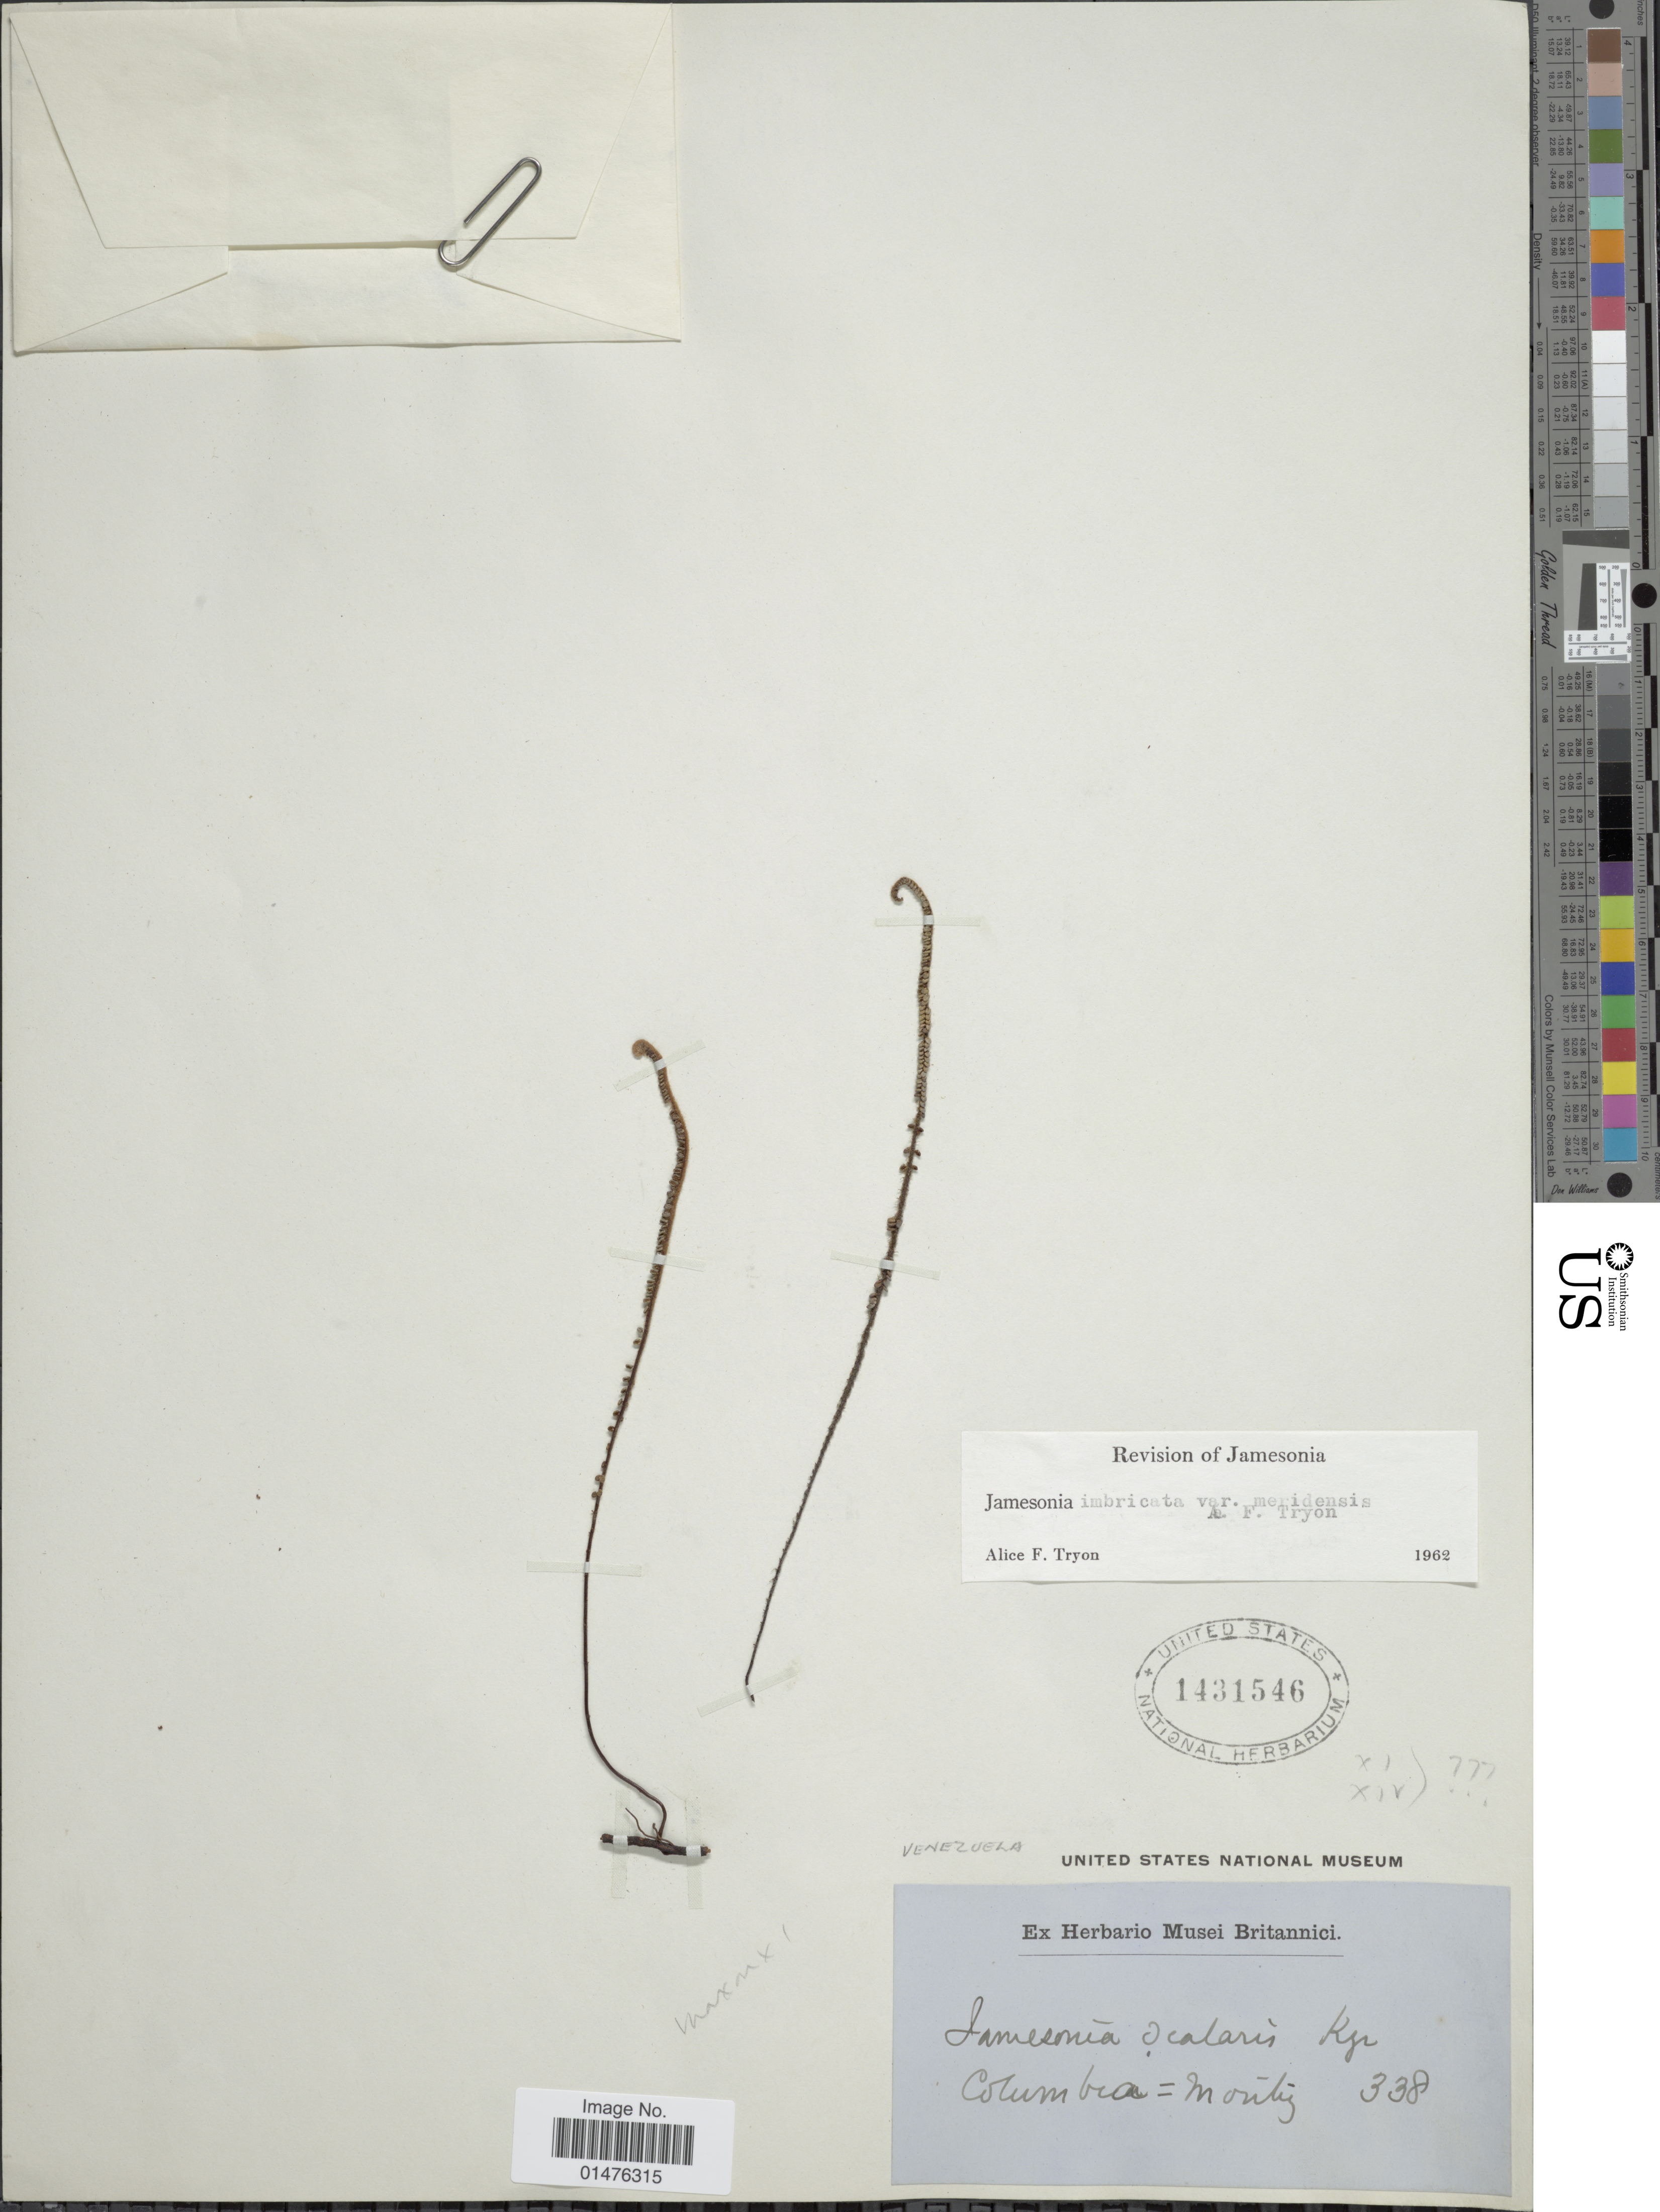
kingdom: Plantae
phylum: Tracheophyta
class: Polypodiopsida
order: Polypodiales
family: Pteridaceae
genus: Jamesonia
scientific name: Jamesonia imbricata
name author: (Sw.) Hook. & Grev.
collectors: Moritz, --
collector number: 338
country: Colombia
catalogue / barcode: US 1431546